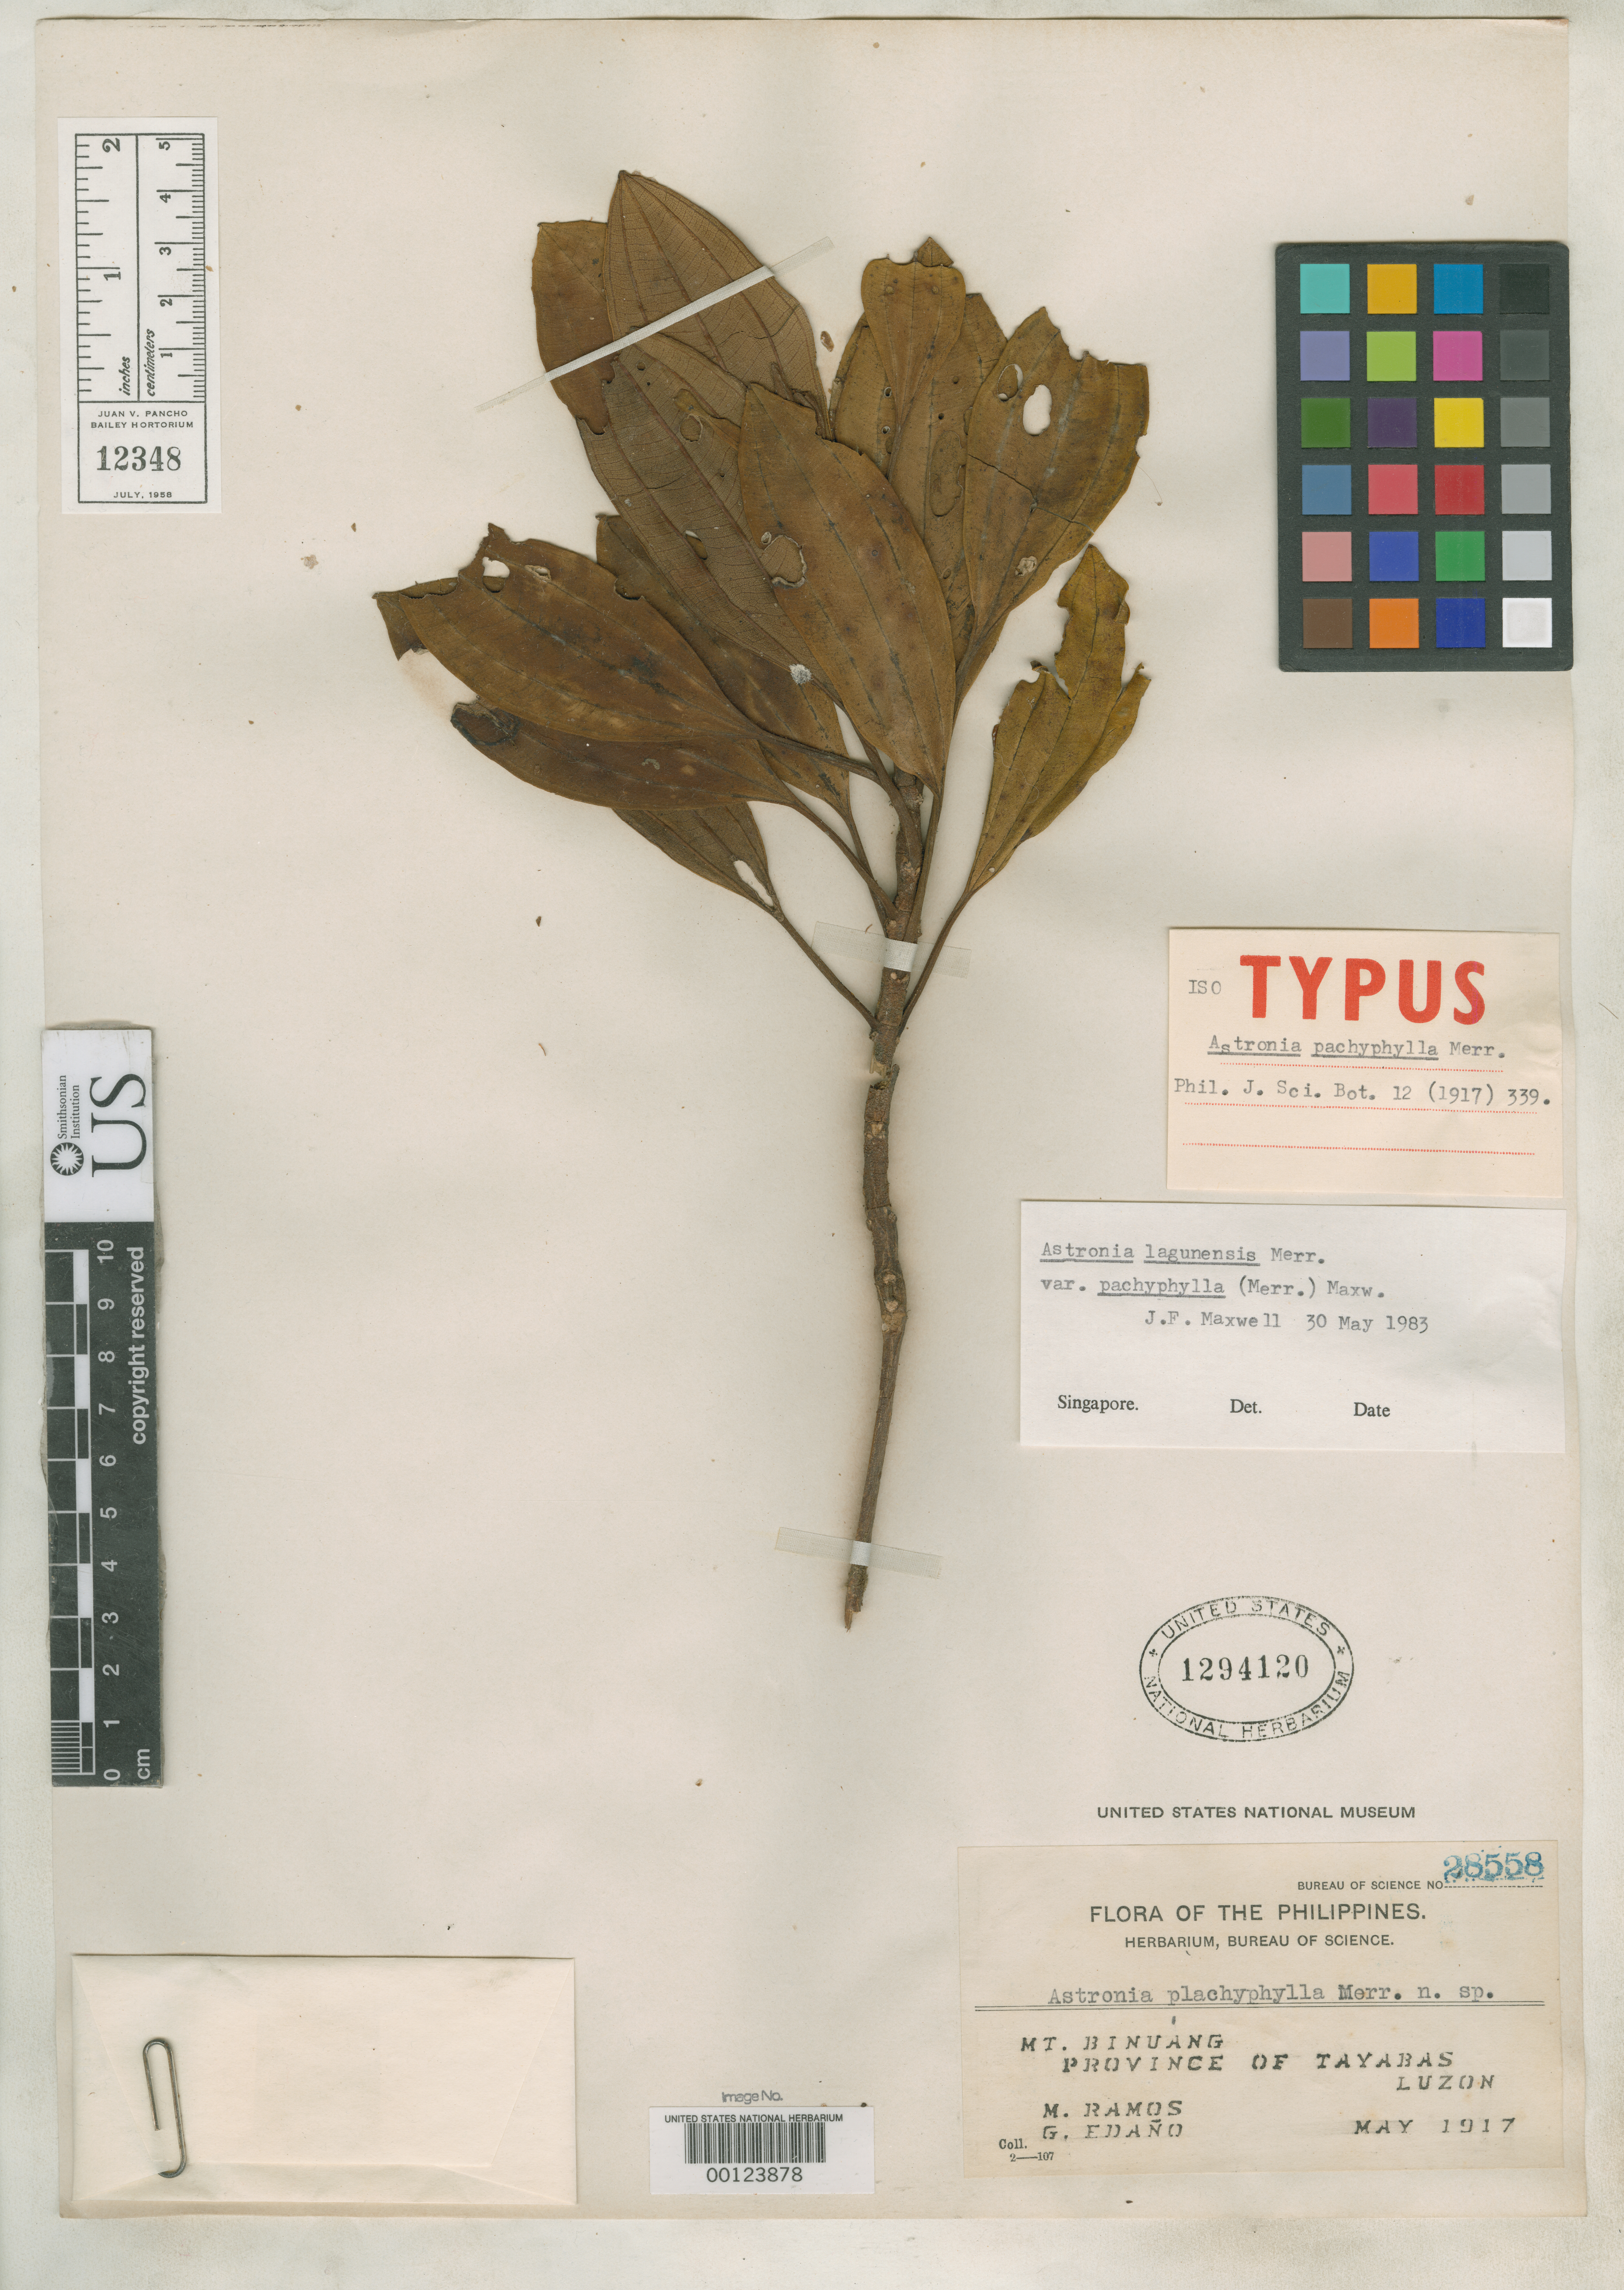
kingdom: Plantae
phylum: Tracheophyta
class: Magnoliopsida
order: Myrtales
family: Melastomataceae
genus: Astronia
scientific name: Astronia pachyphylla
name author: Merr.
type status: Isotype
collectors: M. Ramos & G. E. Edaño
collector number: Bur. Sci. 28558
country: Philippines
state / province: Calabarzon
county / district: Quezon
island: Luzon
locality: Mt. Binuang, back of Infanta.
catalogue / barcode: US 1294120